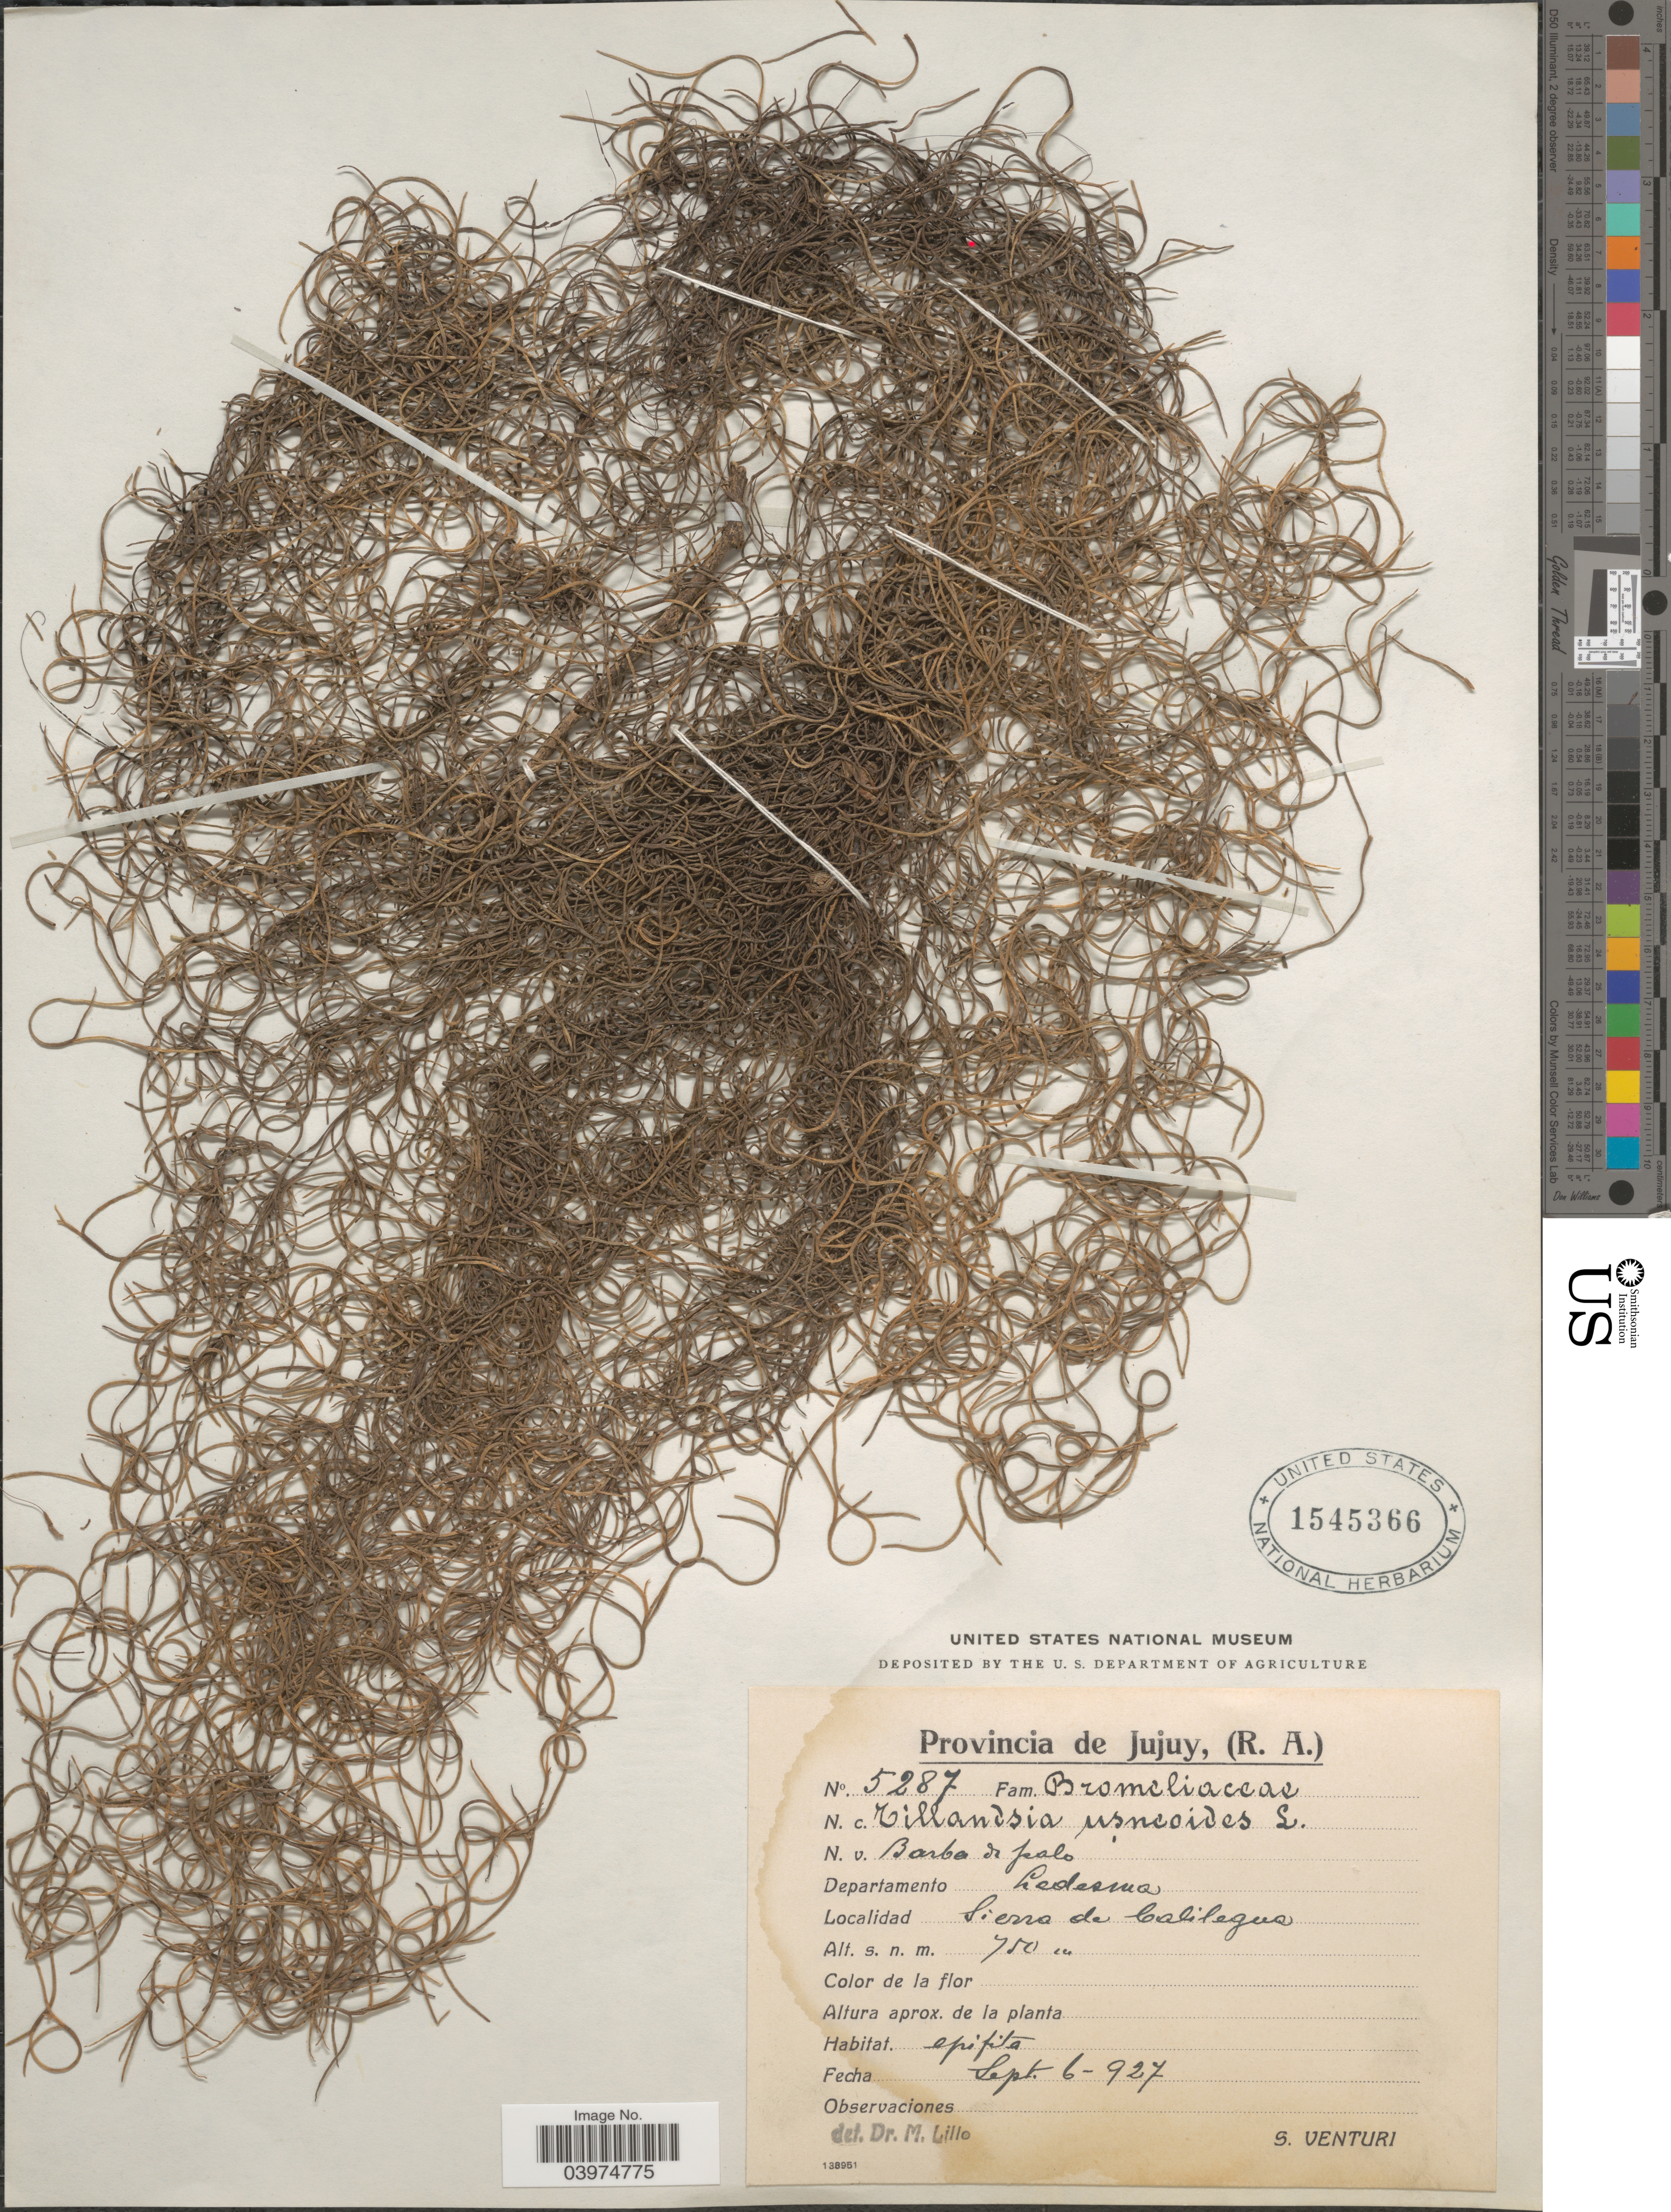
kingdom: Plantae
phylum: Tracheophyta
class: Liliopsida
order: Poales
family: Bromeliaceae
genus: Tillandsia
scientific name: Tillandsia usneoides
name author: (L.) L.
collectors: S. Venturi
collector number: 5287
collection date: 1927-09-06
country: Argentina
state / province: Jujuy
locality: Departamento Ledesma. Sierra de Calilegua.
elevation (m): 750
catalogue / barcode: US 1545366